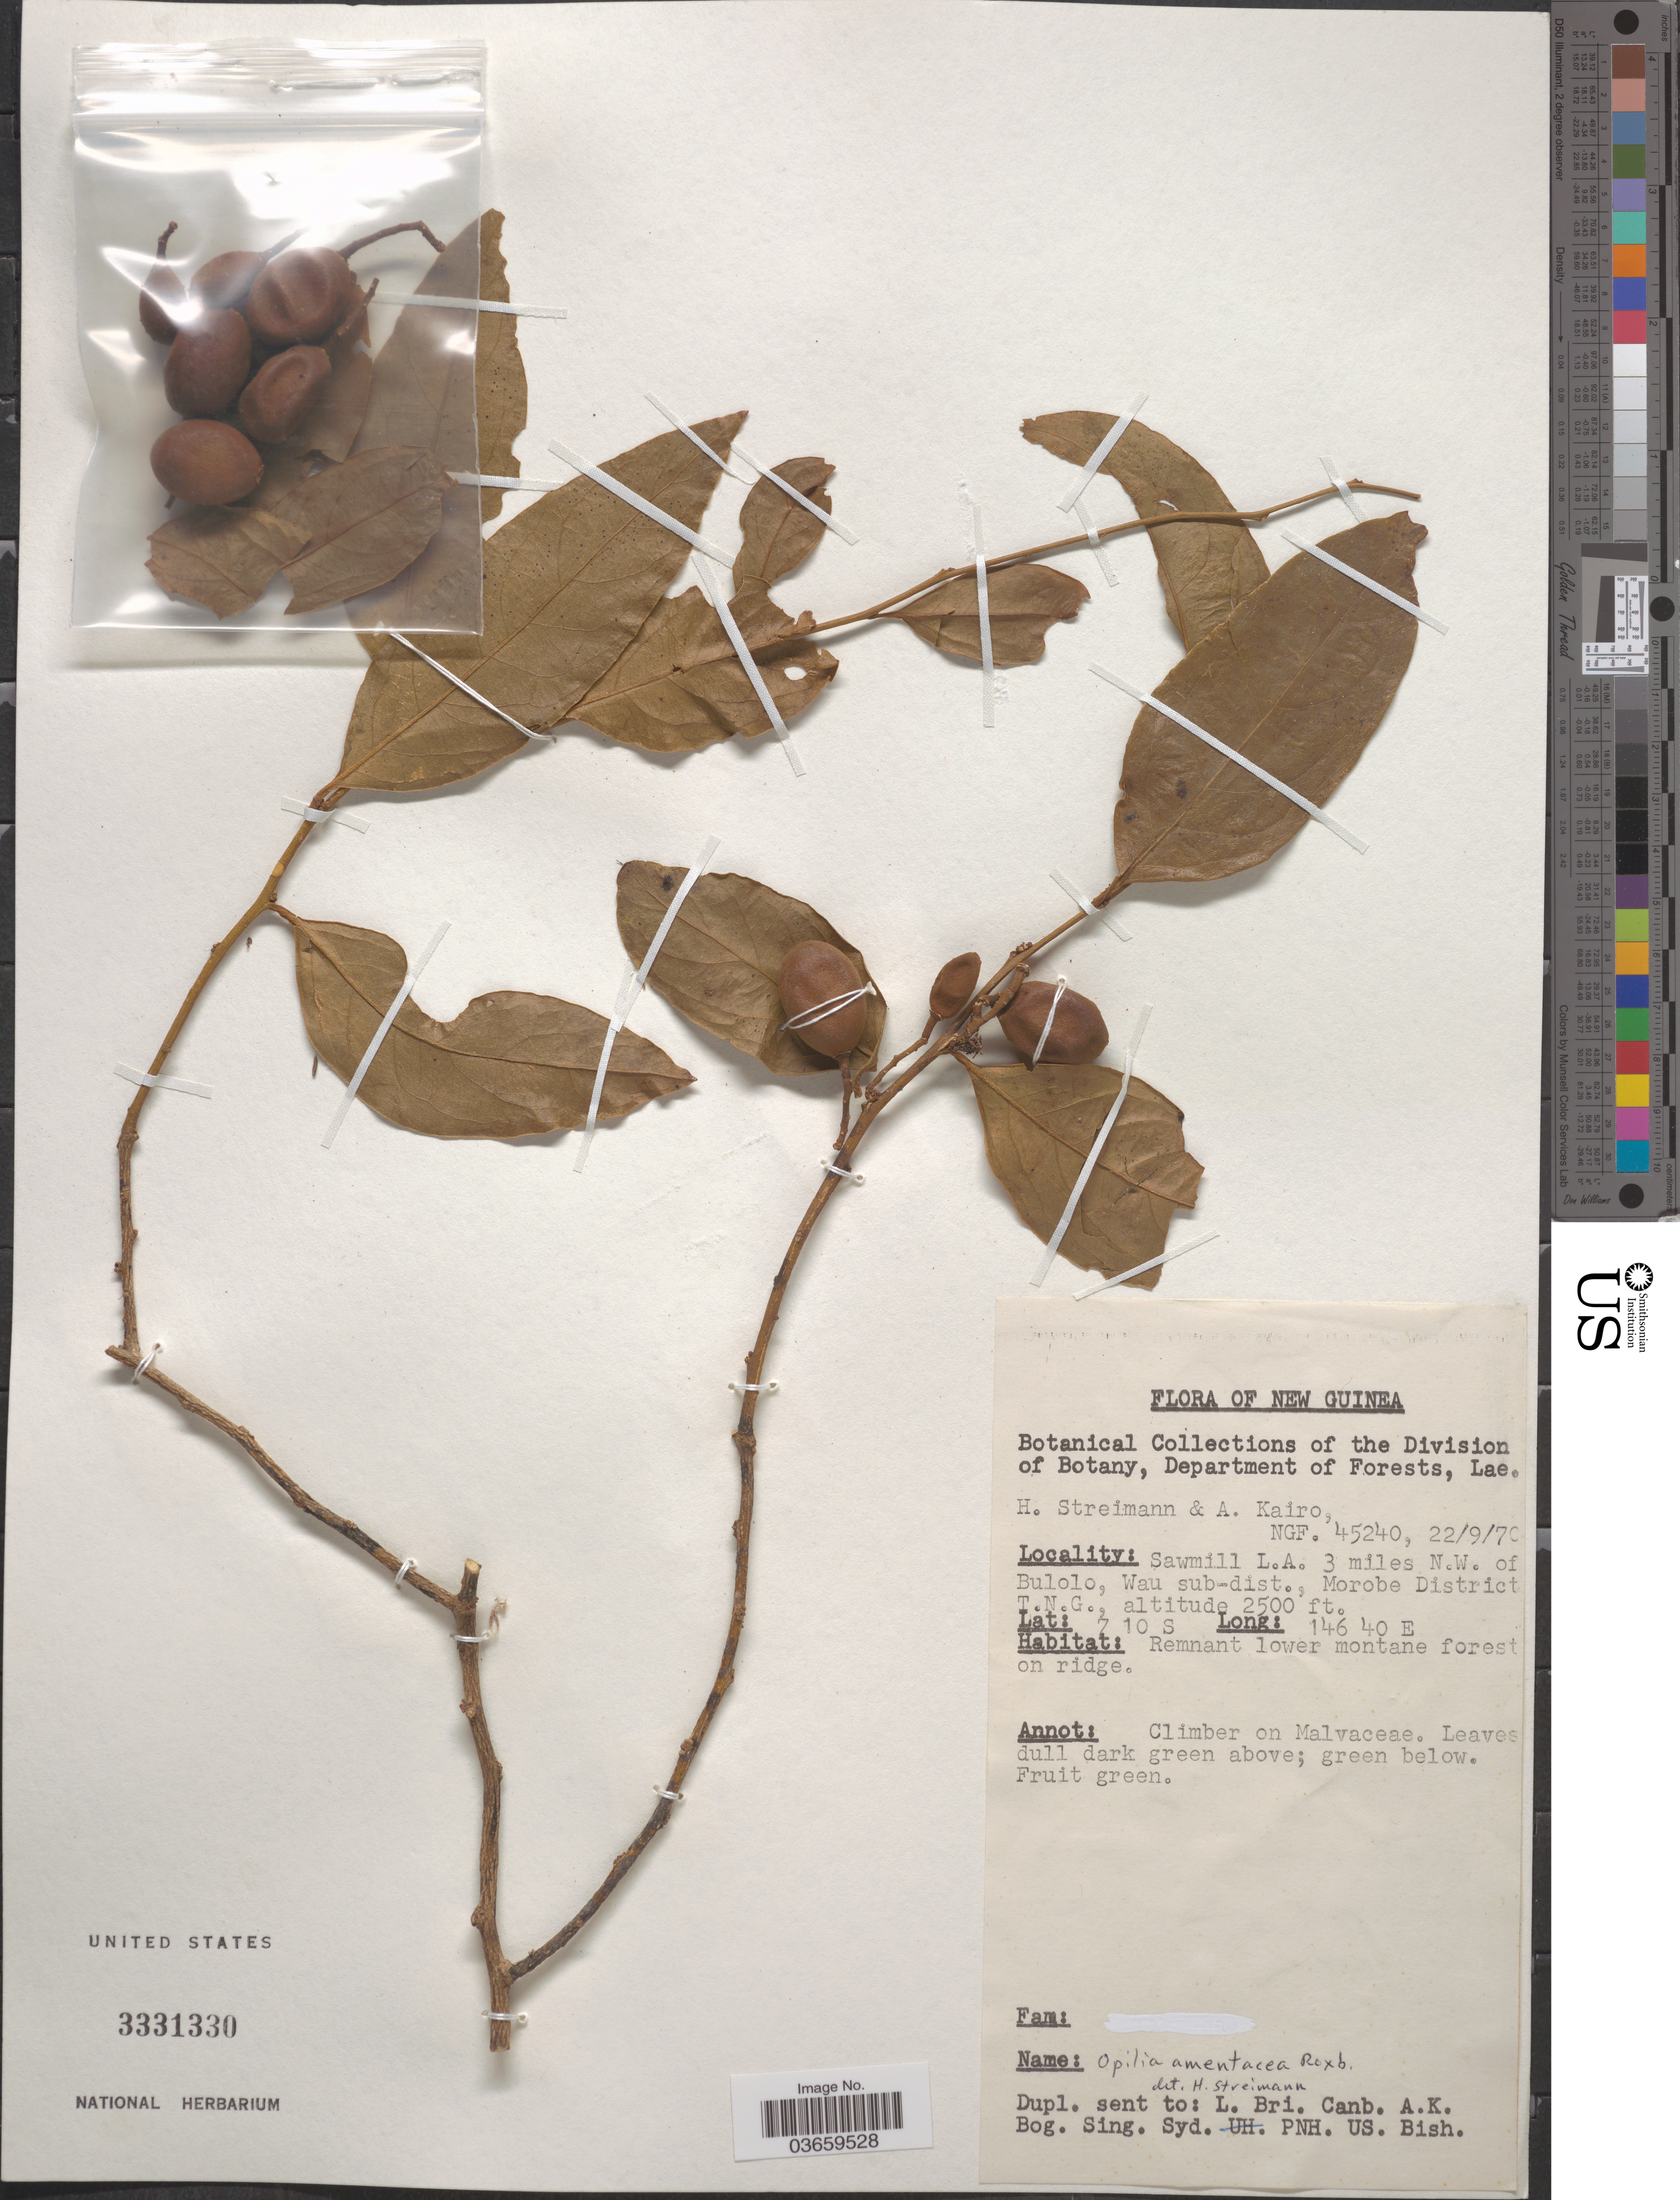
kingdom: Plantae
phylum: Tracheophyta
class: Magnoliopsida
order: Santalales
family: Opiliaceae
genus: Opilia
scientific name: Opilia amentacea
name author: Roxb.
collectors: H. Streimann & A. Kairo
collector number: NGF 45240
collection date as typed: Transcribed d/m/y: 22/9/70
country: Papua New Guinea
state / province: Morobe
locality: New Guinea. Sawmill L. A. 3 miles N. W. of Bulolo, Wau sub-dist., Morobe District.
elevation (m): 762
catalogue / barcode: US 3331330